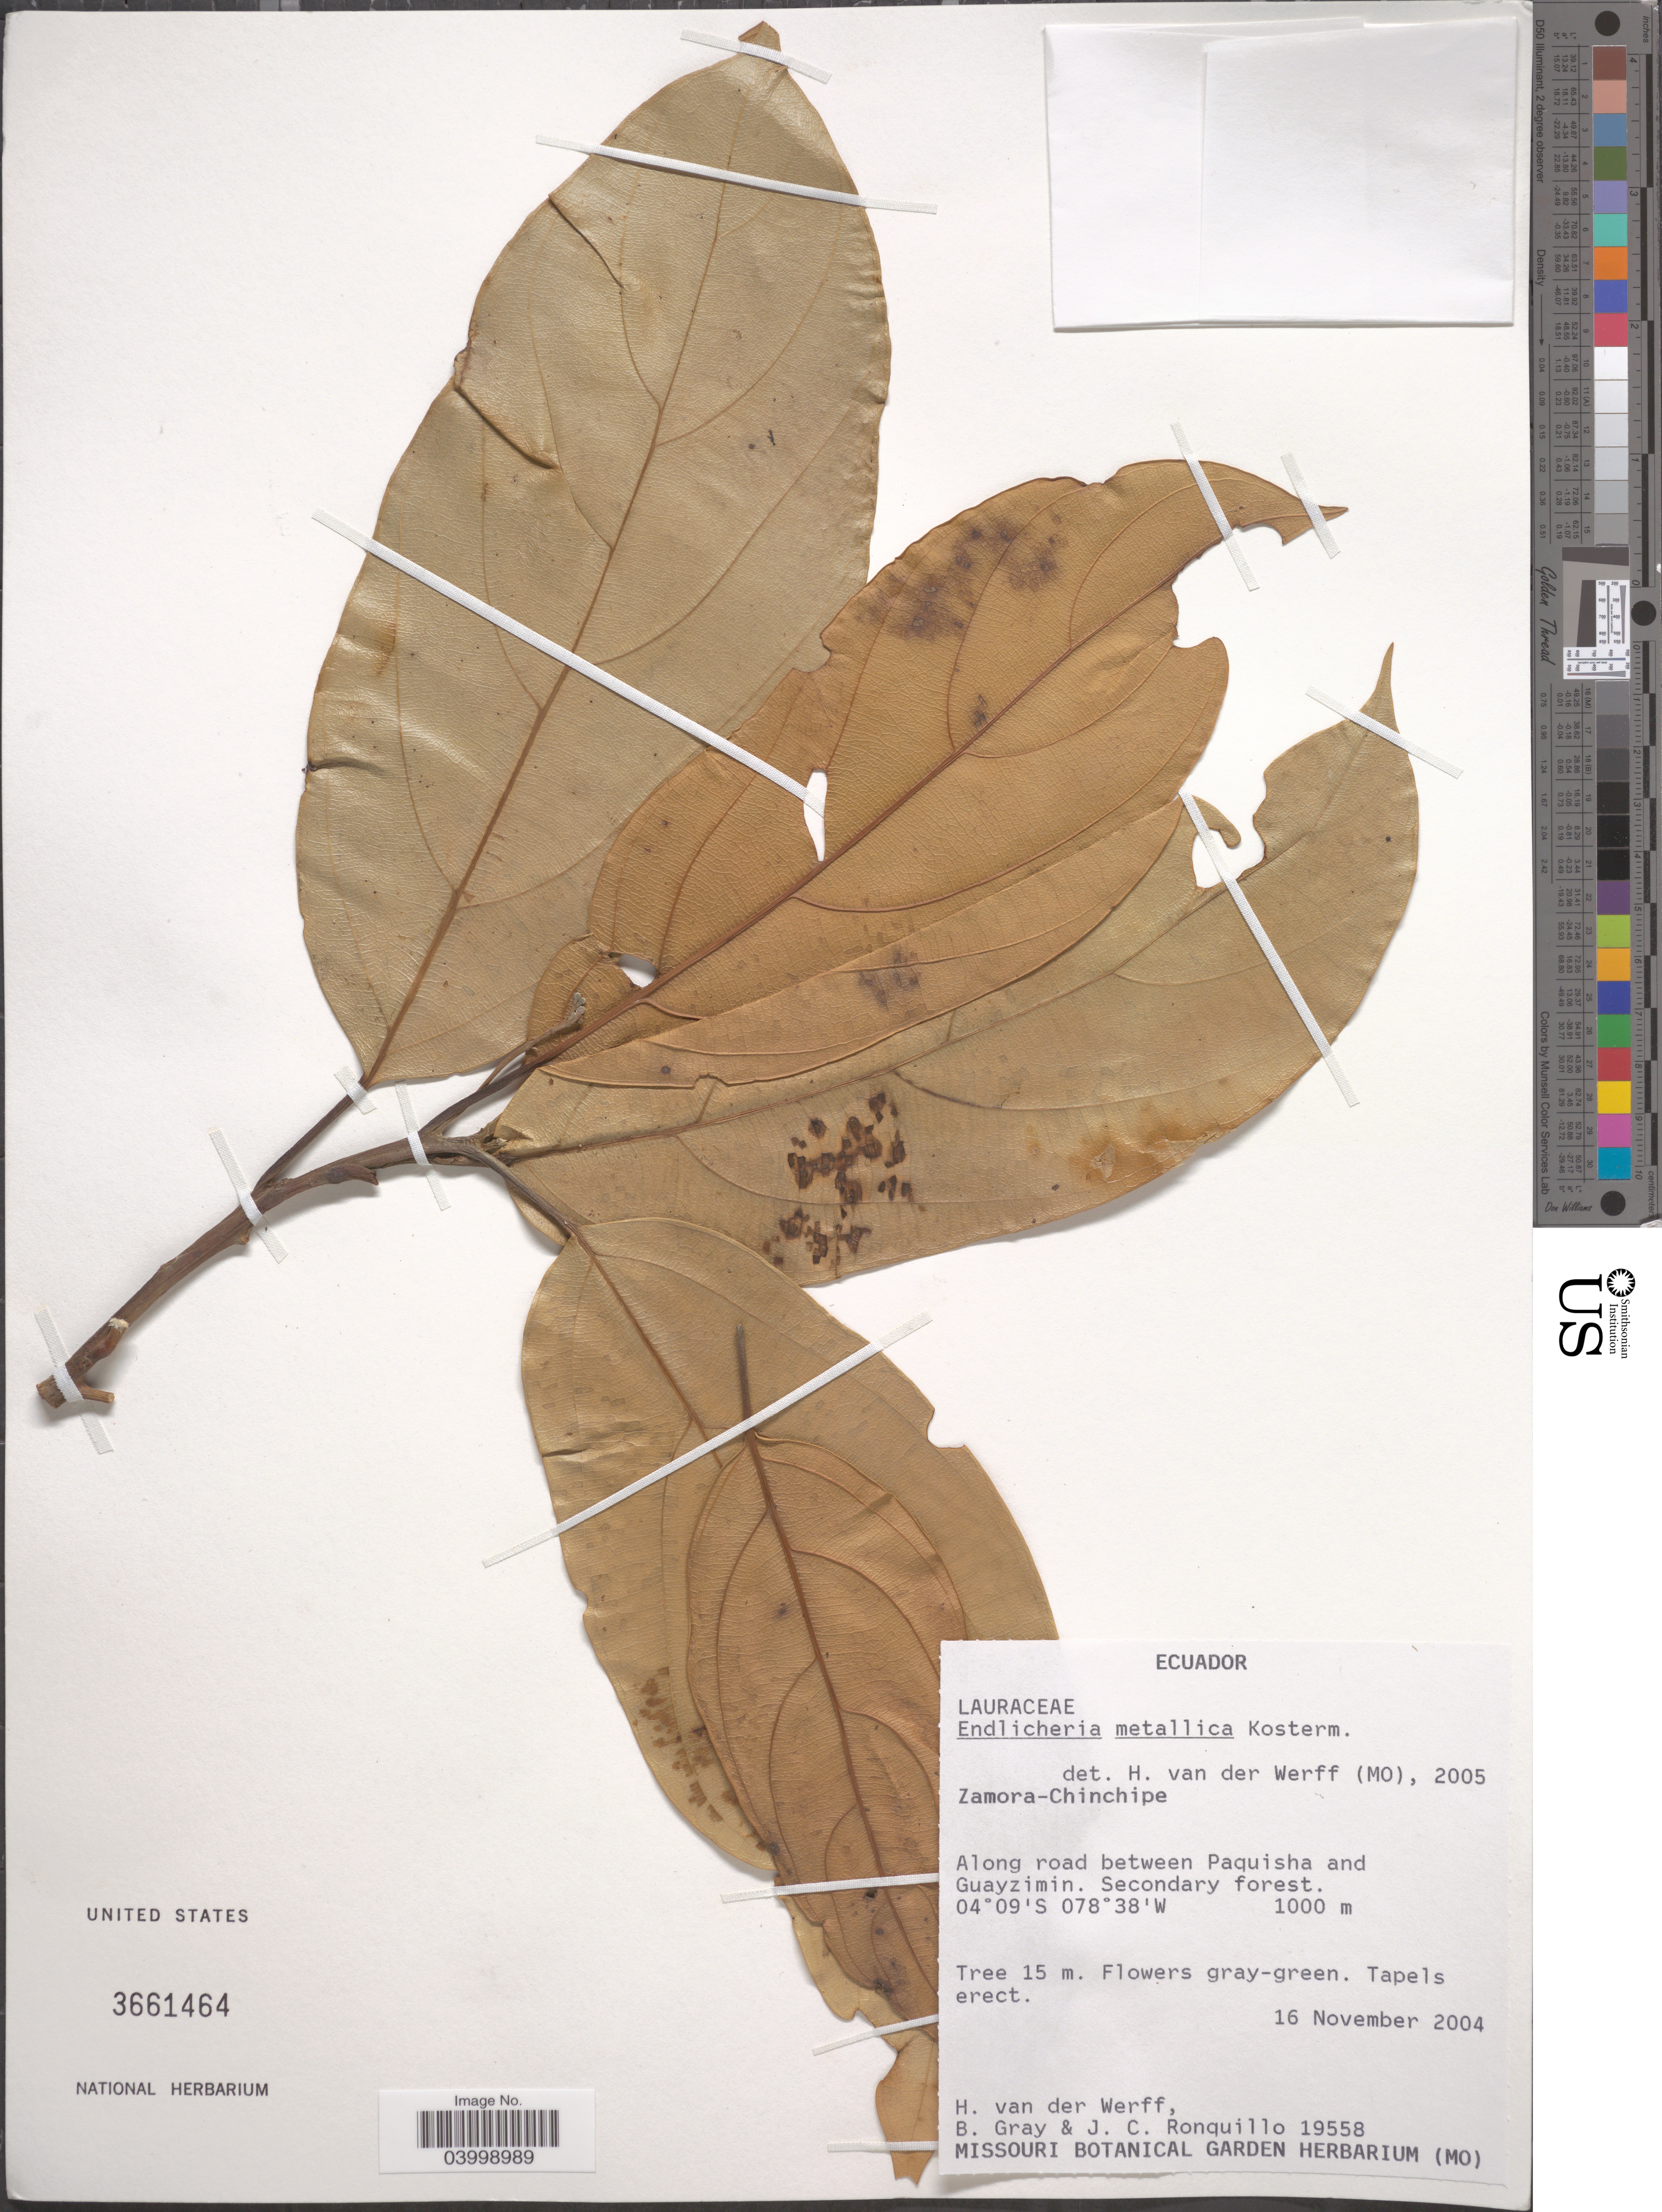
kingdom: Plantae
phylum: Tracheophyta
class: Magnoliopsida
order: Laurales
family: Lauraceae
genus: Endlicheria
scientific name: Endlicheria metallica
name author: Kosterm.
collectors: H. van der Werff, B. Gray & J. Ronquillo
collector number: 19558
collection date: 2004-11-16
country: Ecuador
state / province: Zamora-Chinchipe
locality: Along road between Paquisha and Guayzimin. Secondary forest.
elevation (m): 1000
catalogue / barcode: US 3661464